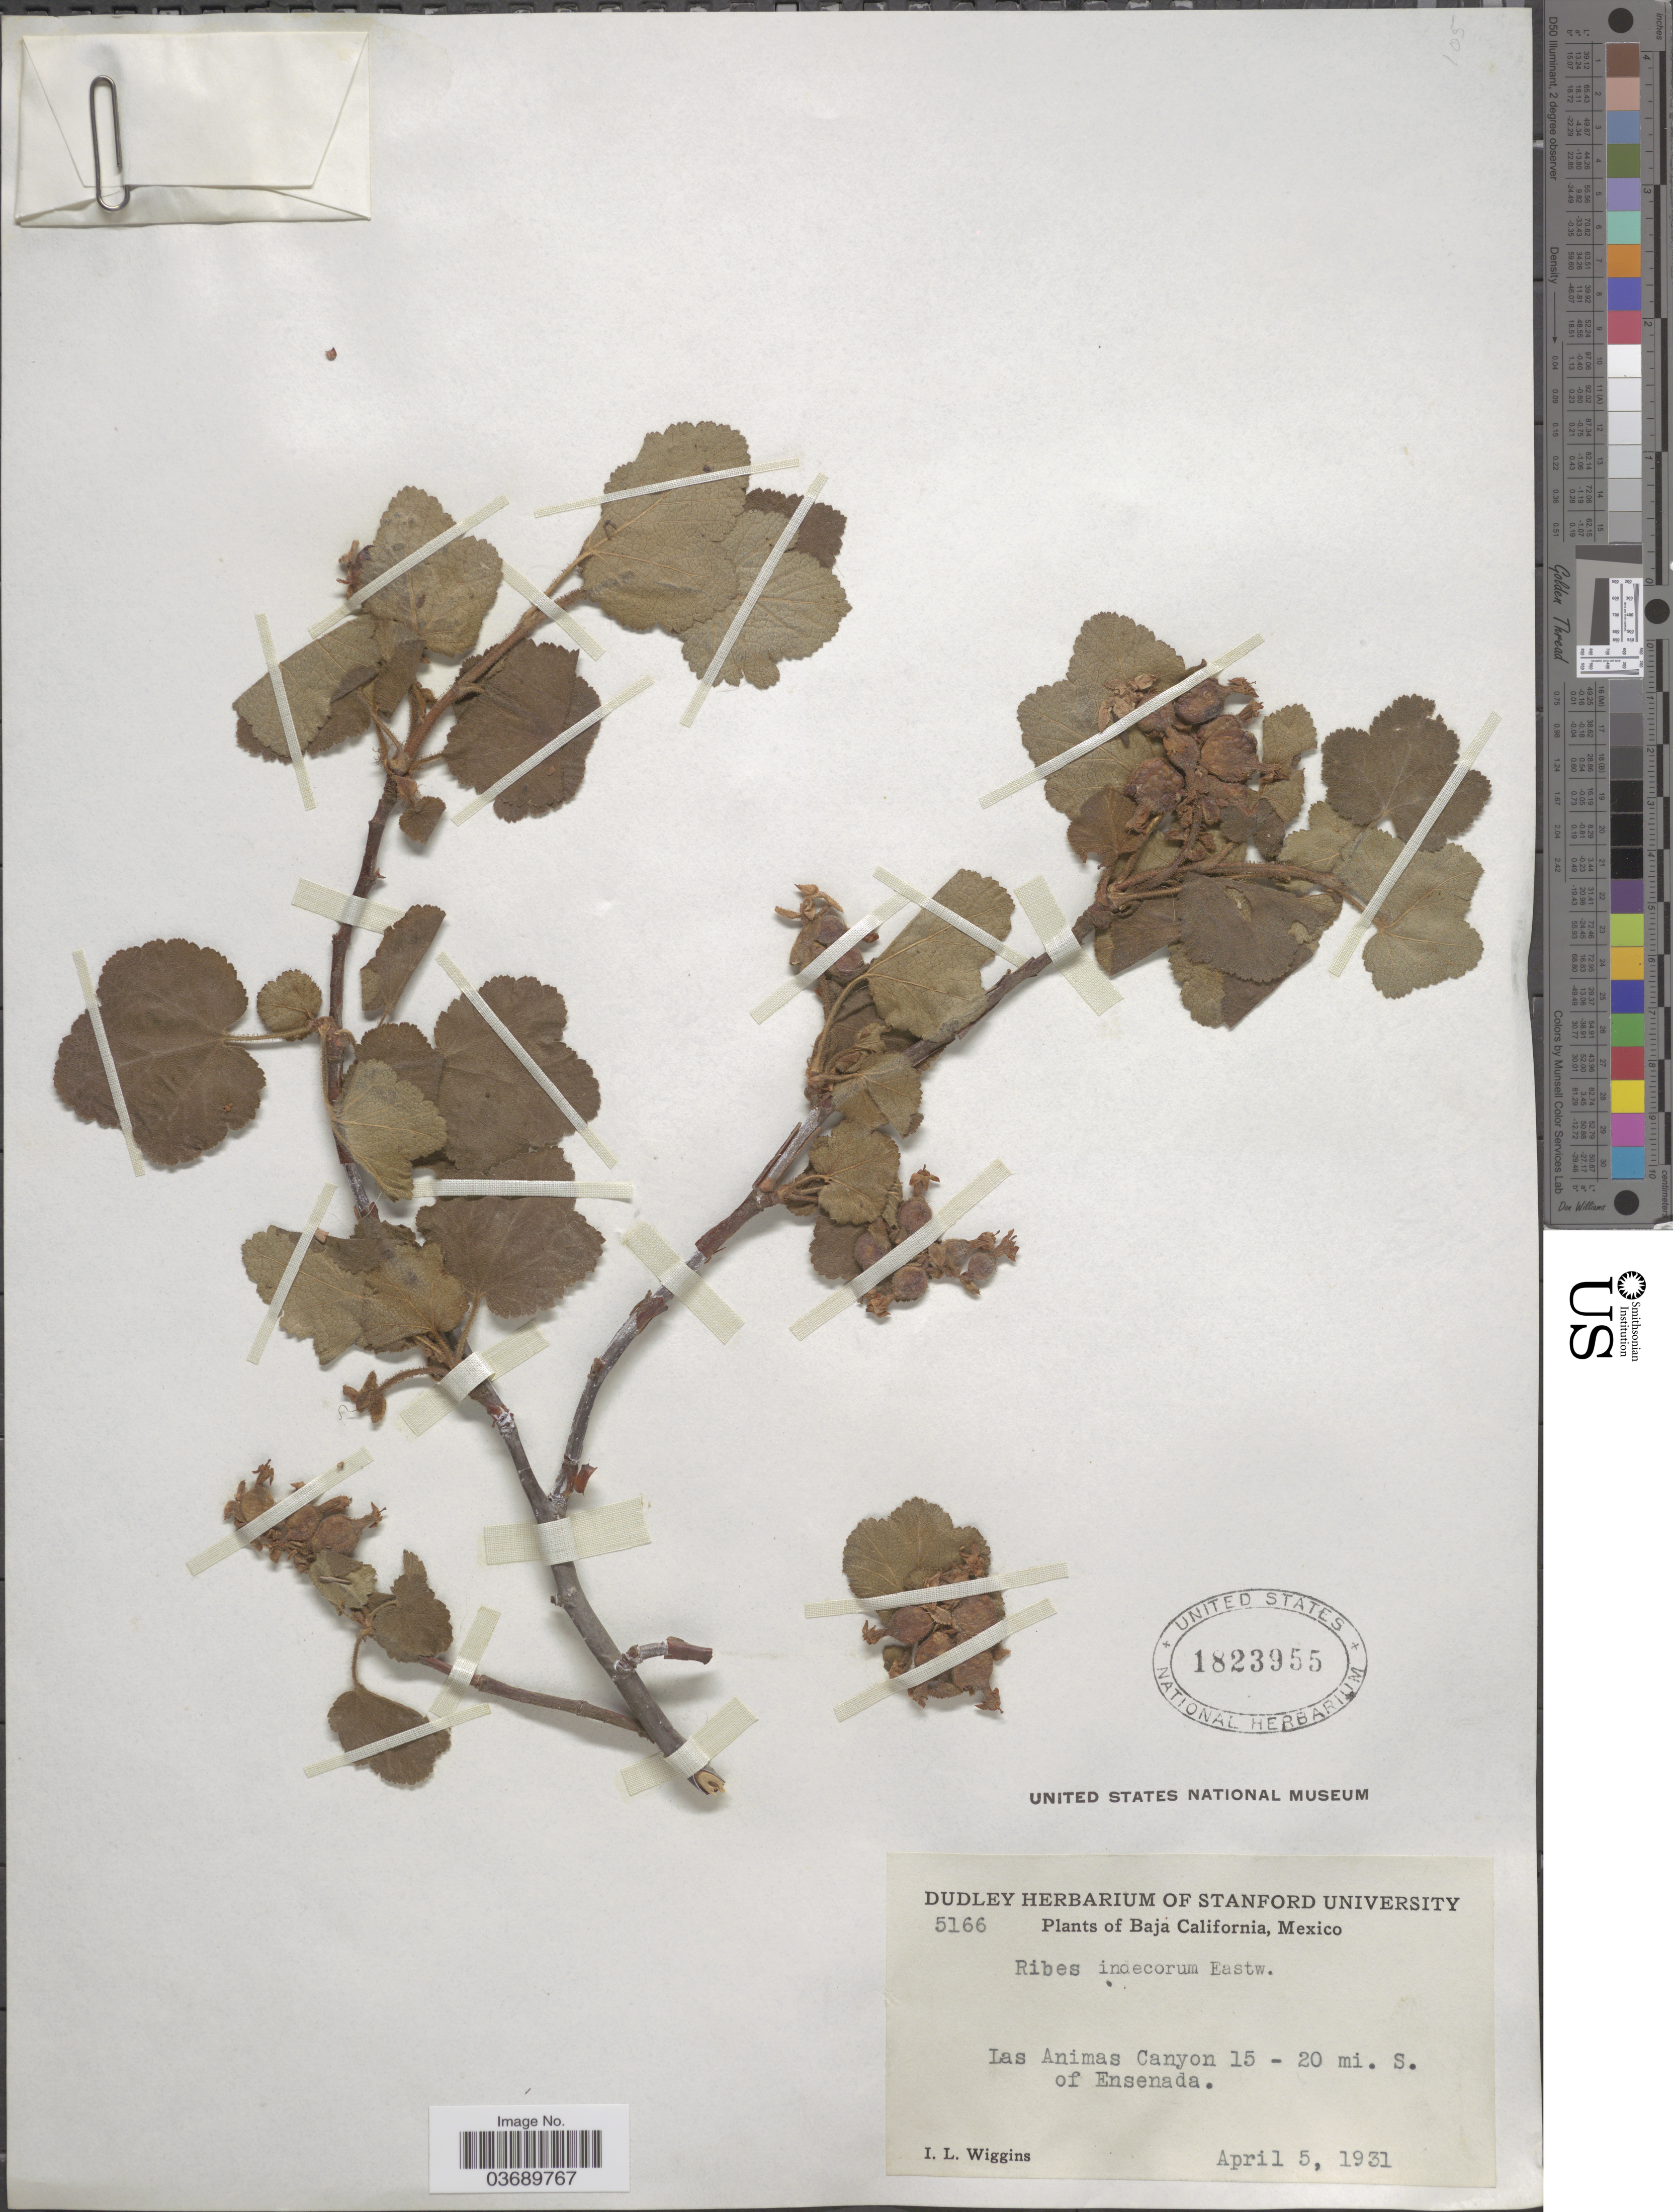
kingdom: Plantae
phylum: Tracheophyta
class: Magnoliopsida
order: Saxifragales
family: Grossulariaceae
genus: Ribes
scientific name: Ribes indecorum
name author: Eastw.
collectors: I. L. Wiggins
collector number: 5166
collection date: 1931-04-05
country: Mexico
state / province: Baja California Norte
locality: Las Animas Canyon 15 - 20 mi. S. of Ensenada.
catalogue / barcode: US 1823955